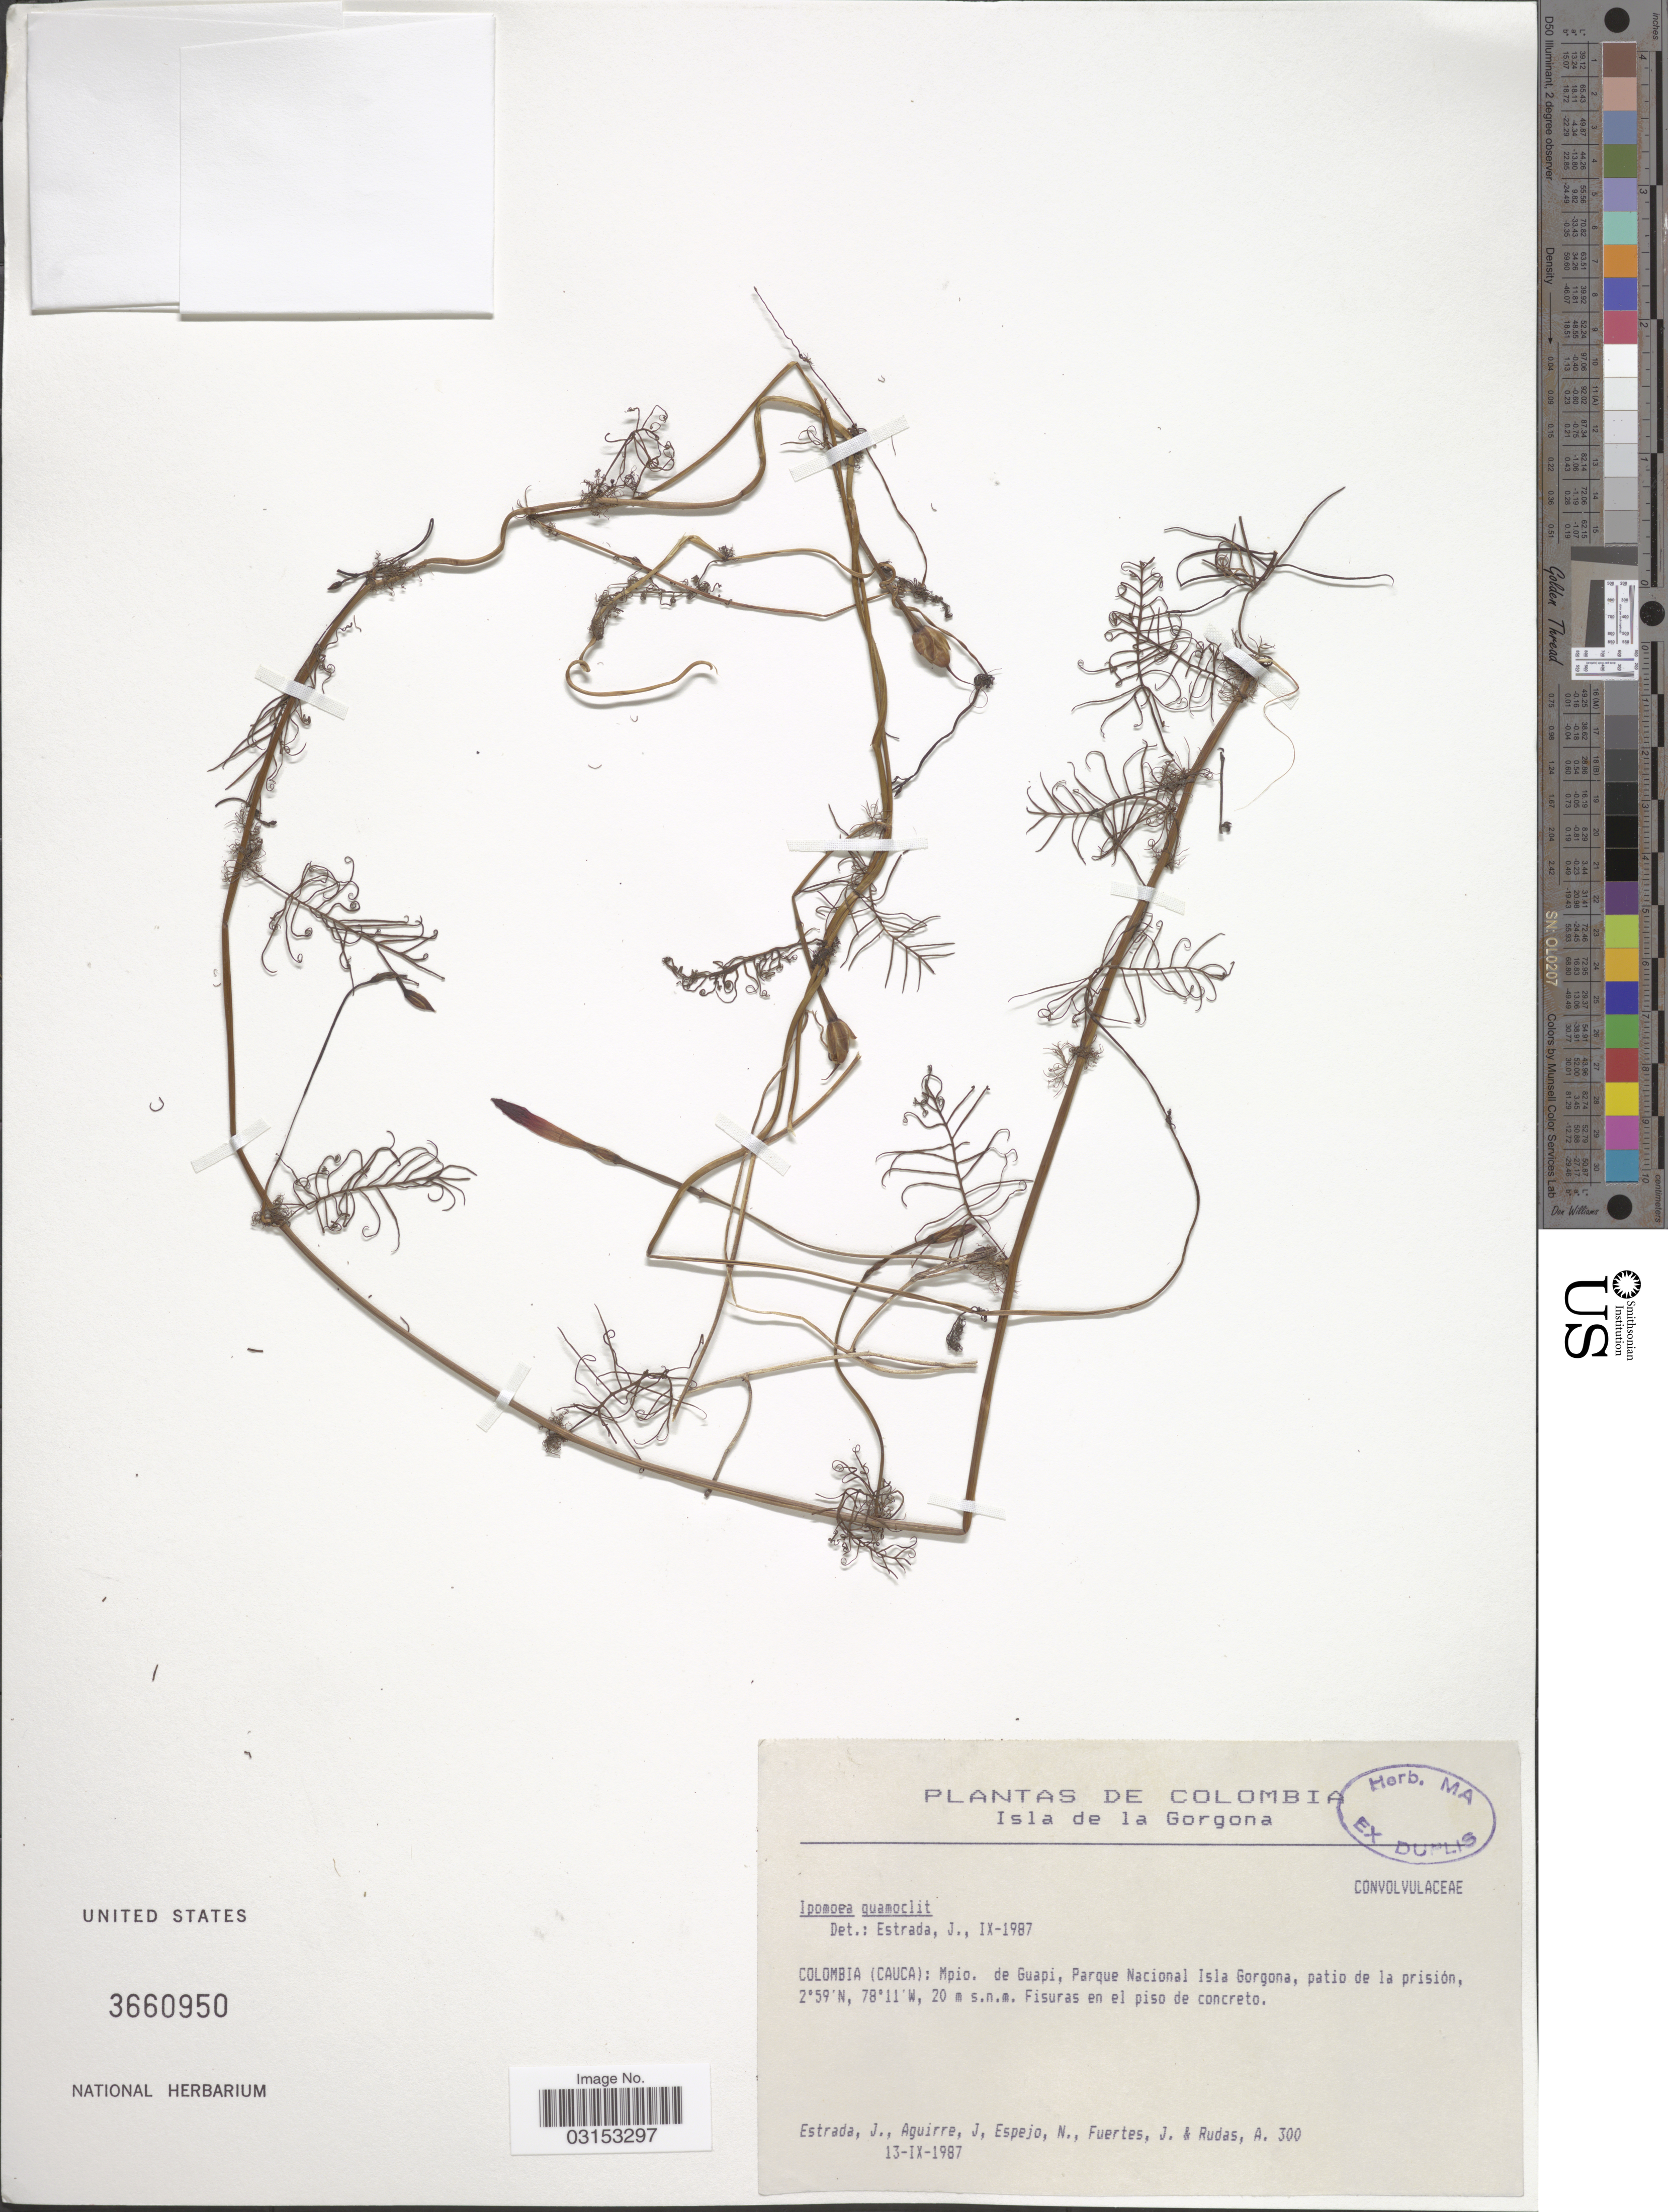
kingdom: Plantae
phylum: Tracheophyta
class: Magnoliopsida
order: Solanales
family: Convolvulaceae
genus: Ipomoea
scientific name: Ipomoea quamoclit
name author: L.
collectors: J. Estrada, J. Aguirre, N. Espejo, J. Fuertes & A. Rudas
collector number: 300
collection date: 1987-09-13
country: Colombia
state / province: Cauca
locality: Isla de la Gorgona. Mpio. de Guapi, Parque Nacional Isla Gorgona, patio de la prisión.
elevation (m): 20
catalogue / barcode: US 3660950